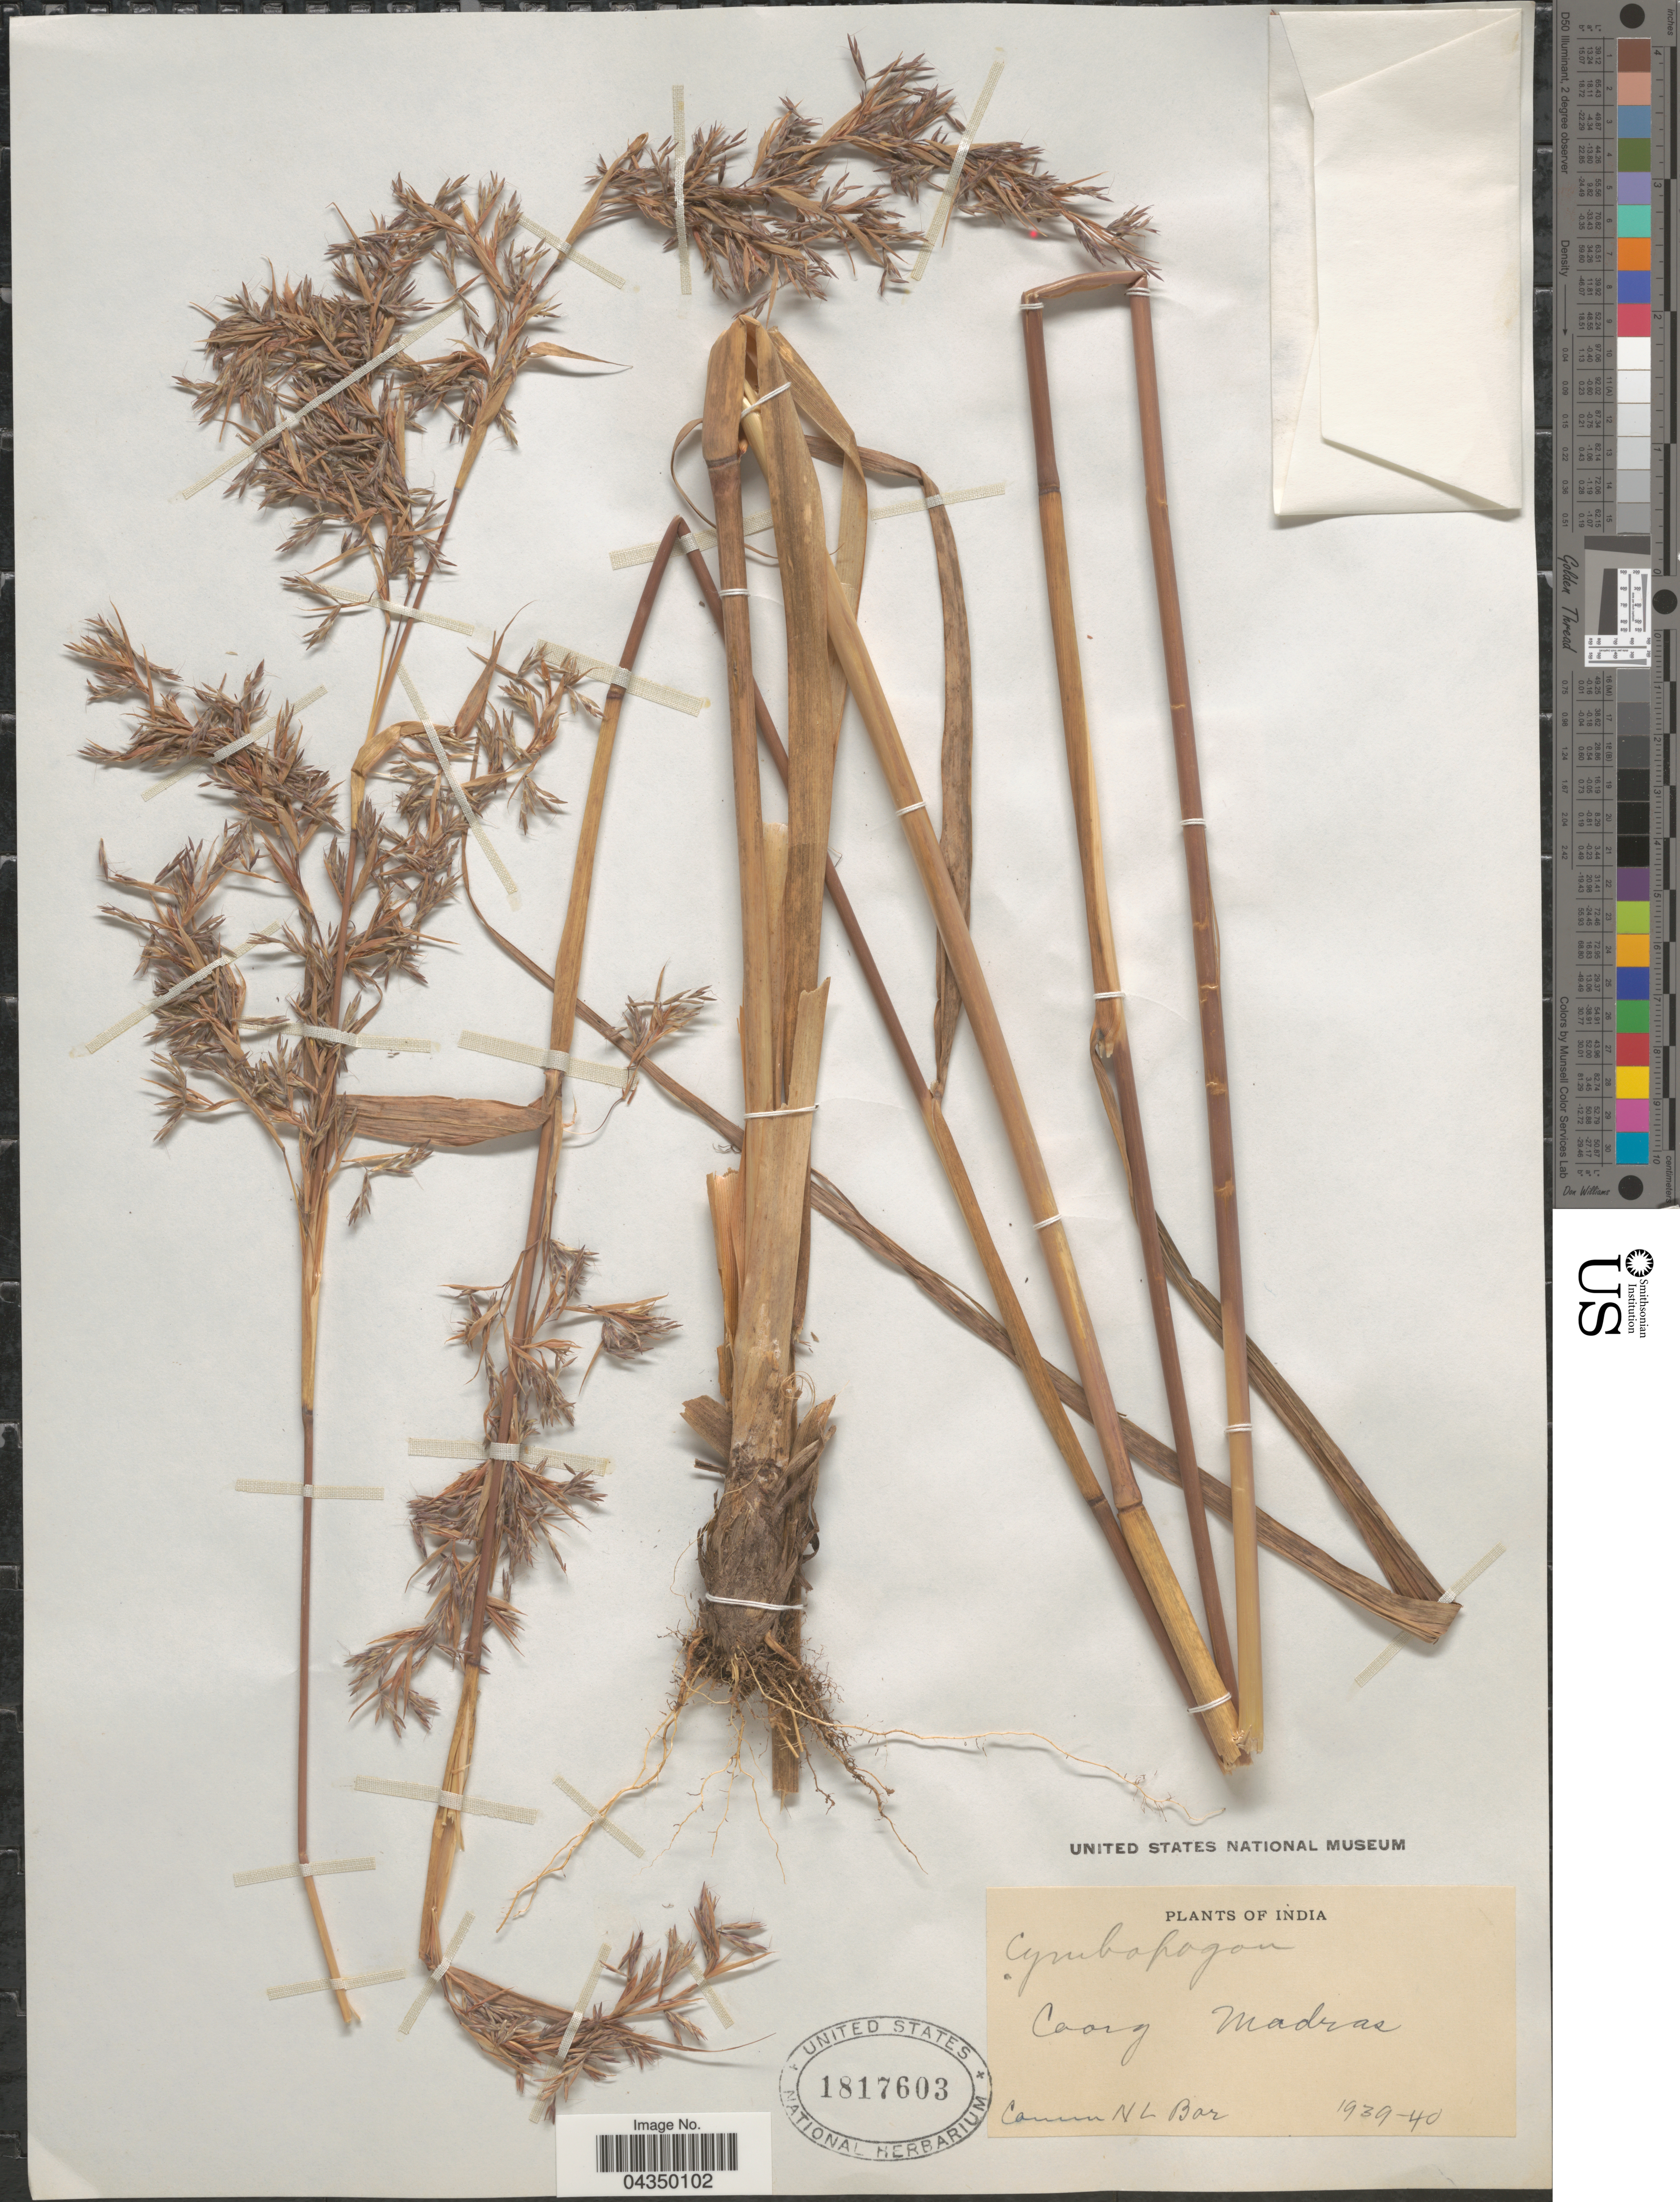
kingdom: Plantae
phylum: Tracheophyta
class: Liliopsida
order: Poales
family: Poaceae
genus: Cymbopogon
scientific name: Cymbopogon schoenanthus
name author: (L.) Spreng.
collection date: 1939/1940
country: India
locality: Coorg. Madras.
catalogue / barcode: US 1817603